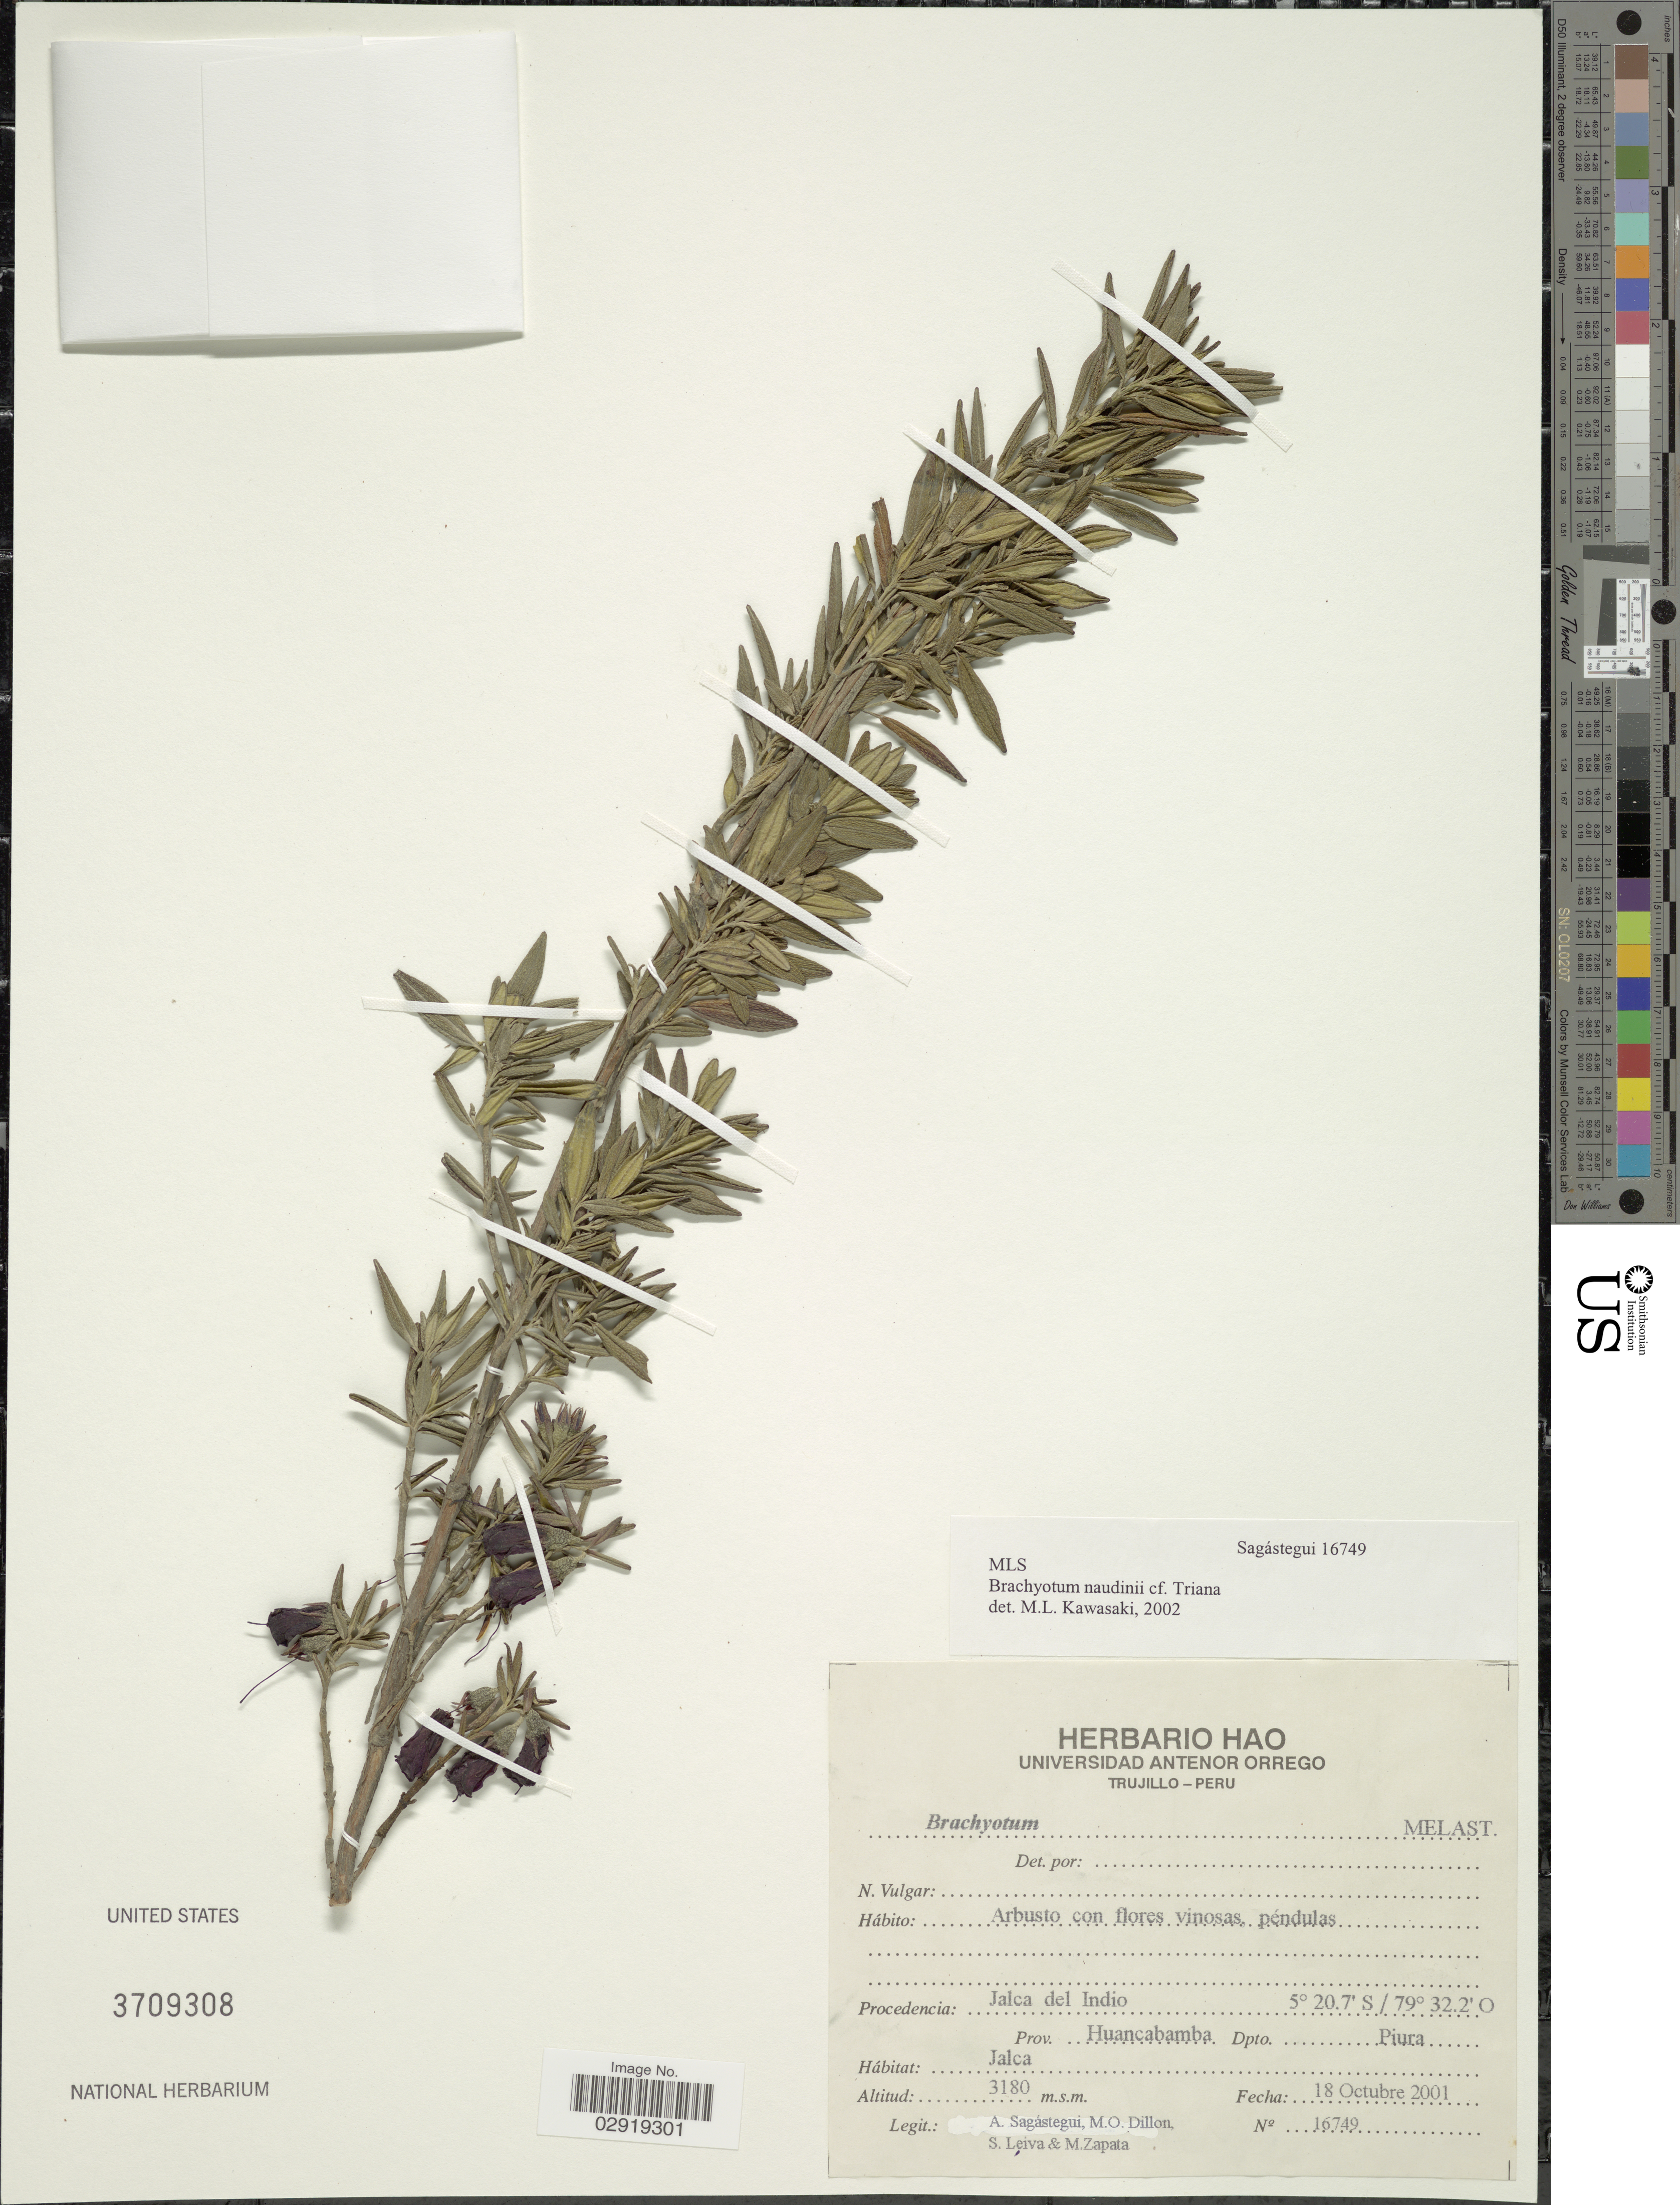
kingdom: Plantae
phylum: Tracheophyta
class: Magnoliopsida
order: Myrtales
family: Melastomataceae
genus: Brachyotum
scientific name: Brachyotum naudinii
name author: Triana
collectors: A. Sagastegui, M. O. Dillon, S. Leiva & M. Zapata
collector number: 16749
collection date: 2001-10-18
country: Peru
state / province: Piura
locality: Procedencia: Jalca del Indio. Prov. Huancabamba. Dpto. Piura. Jalca.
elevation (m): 3180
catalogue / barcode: US 3709308